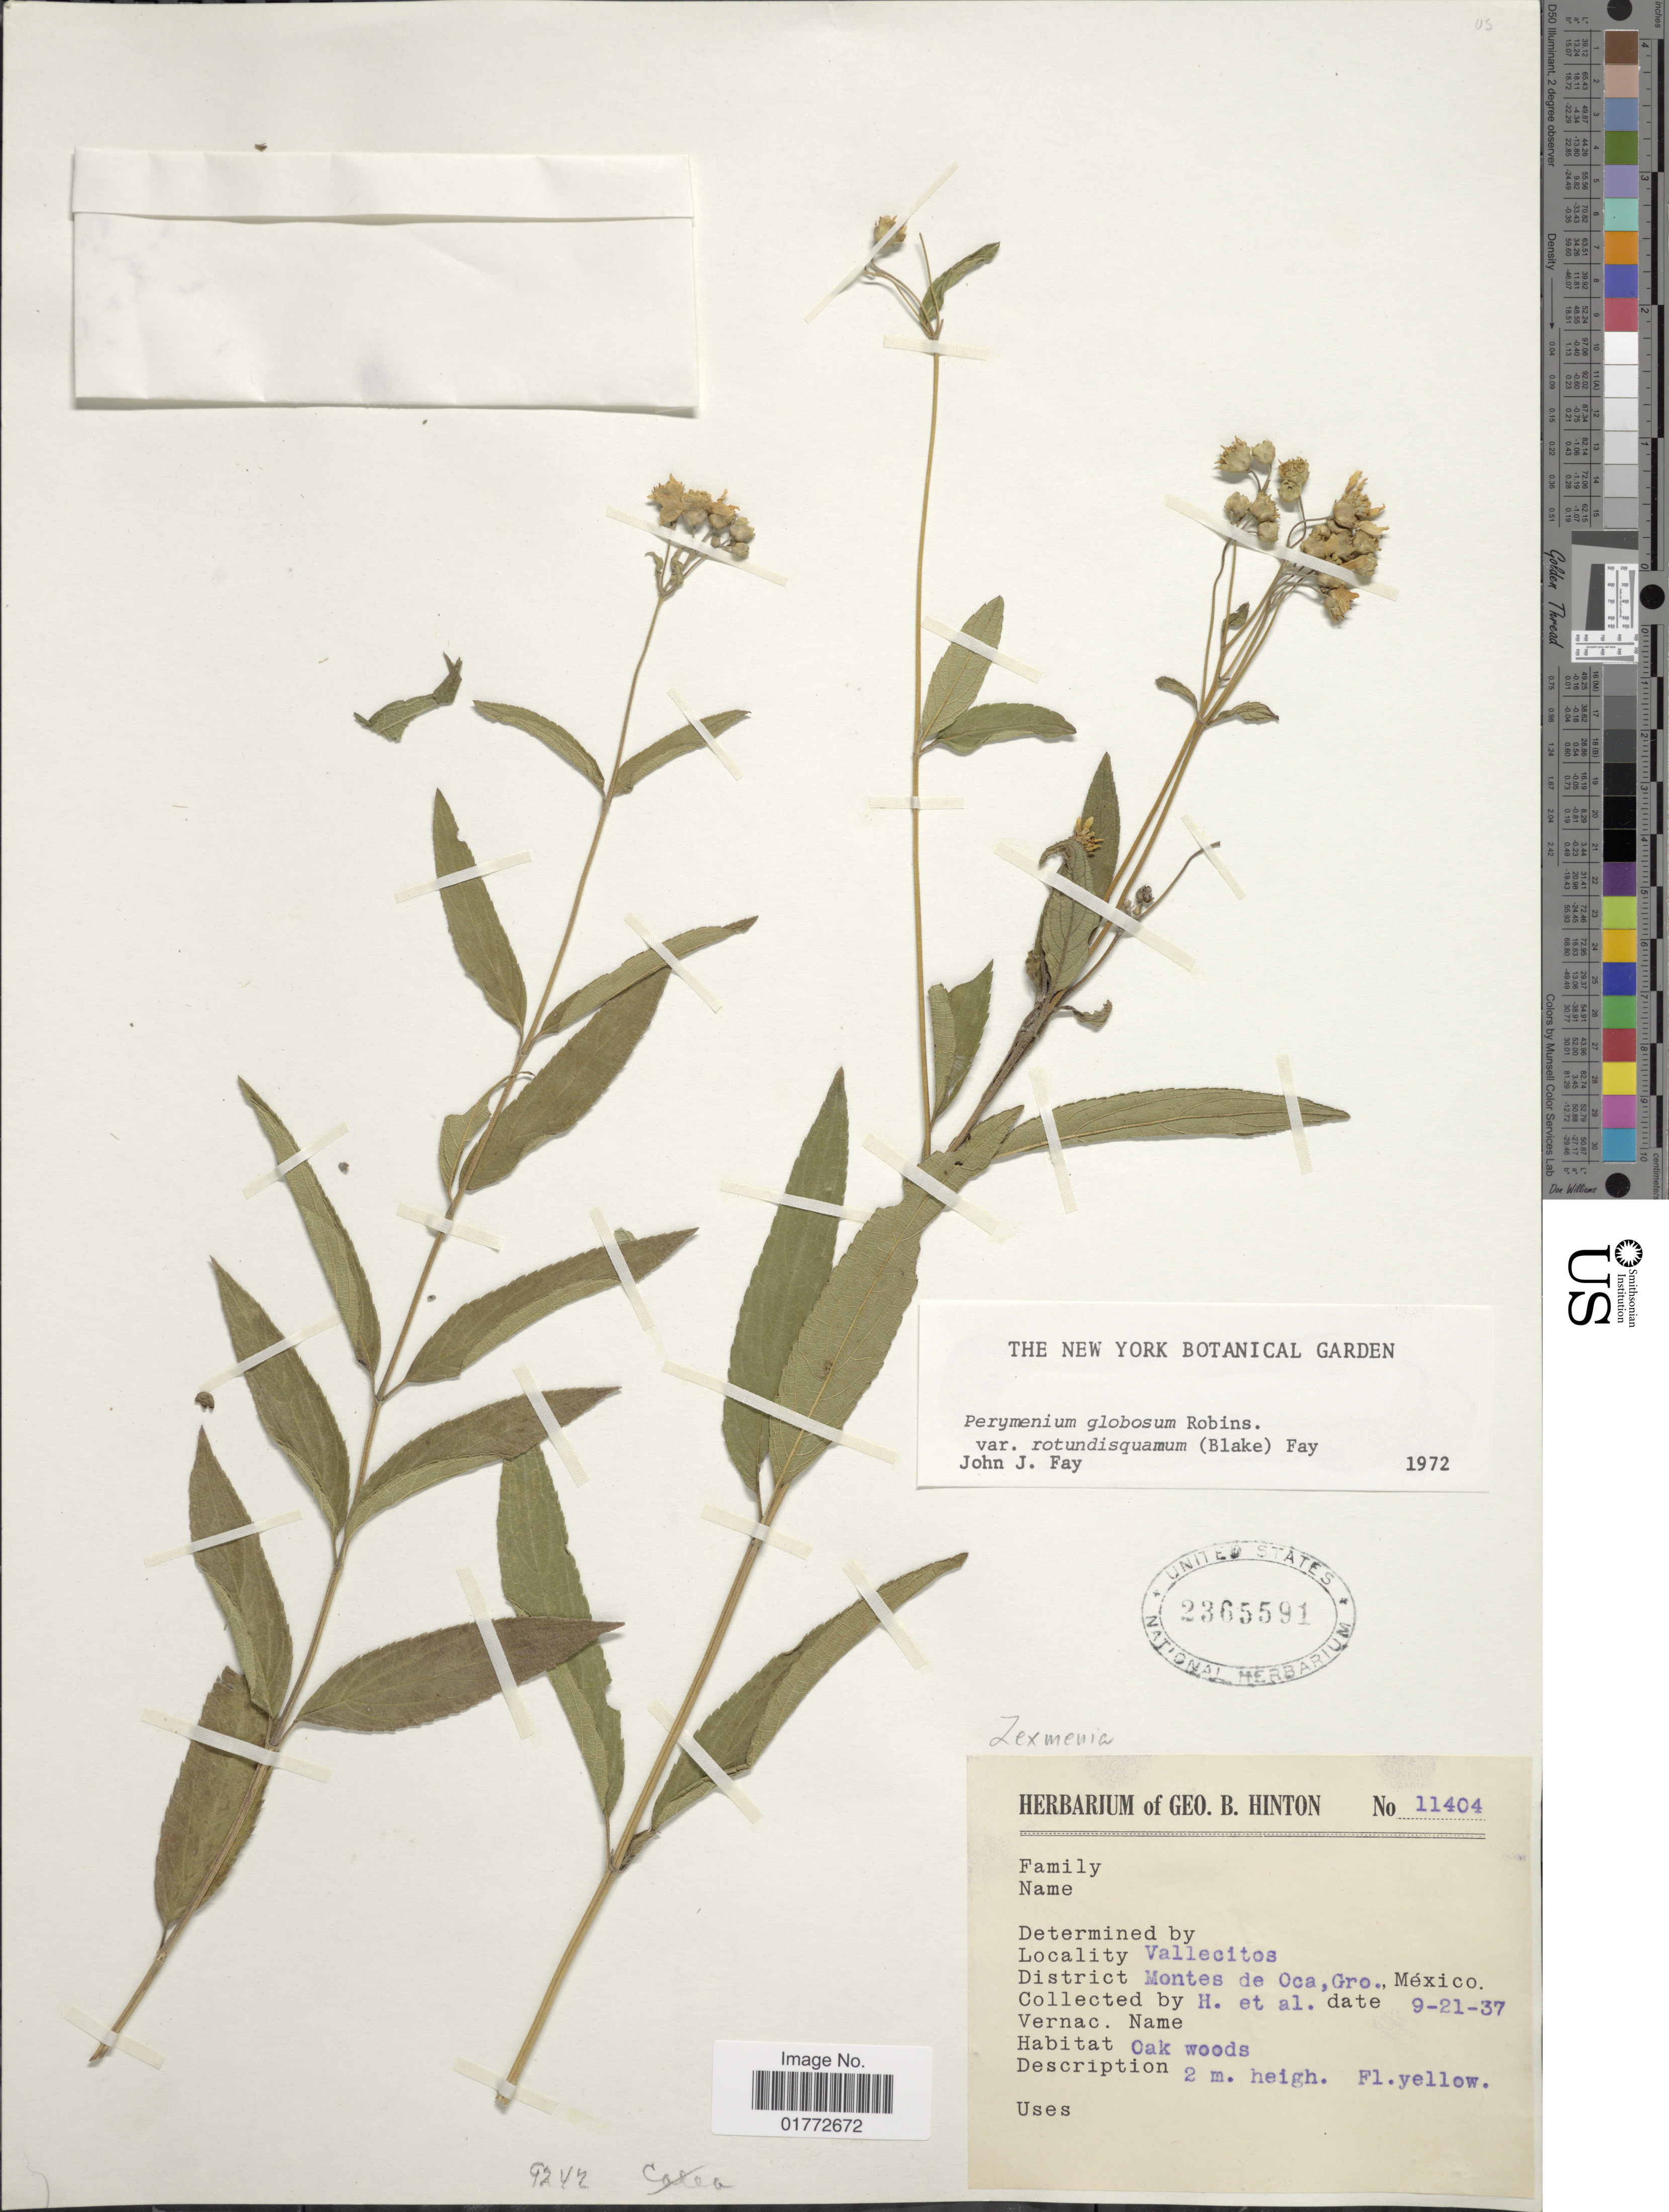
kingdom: Plantae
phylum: Tracheophyta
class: Magnoliopsida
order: Asterales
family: Asteraceae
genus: Perymenium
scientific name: Perymenium globosum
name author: B.L. Rob.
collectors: G. B. Hinton & et al.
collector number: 11404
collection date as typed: Transcribed d/m/y: 21/9/37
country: Mexico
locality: Vallecitos, Montes de Oca, Gro., México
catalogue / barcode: US 2365591